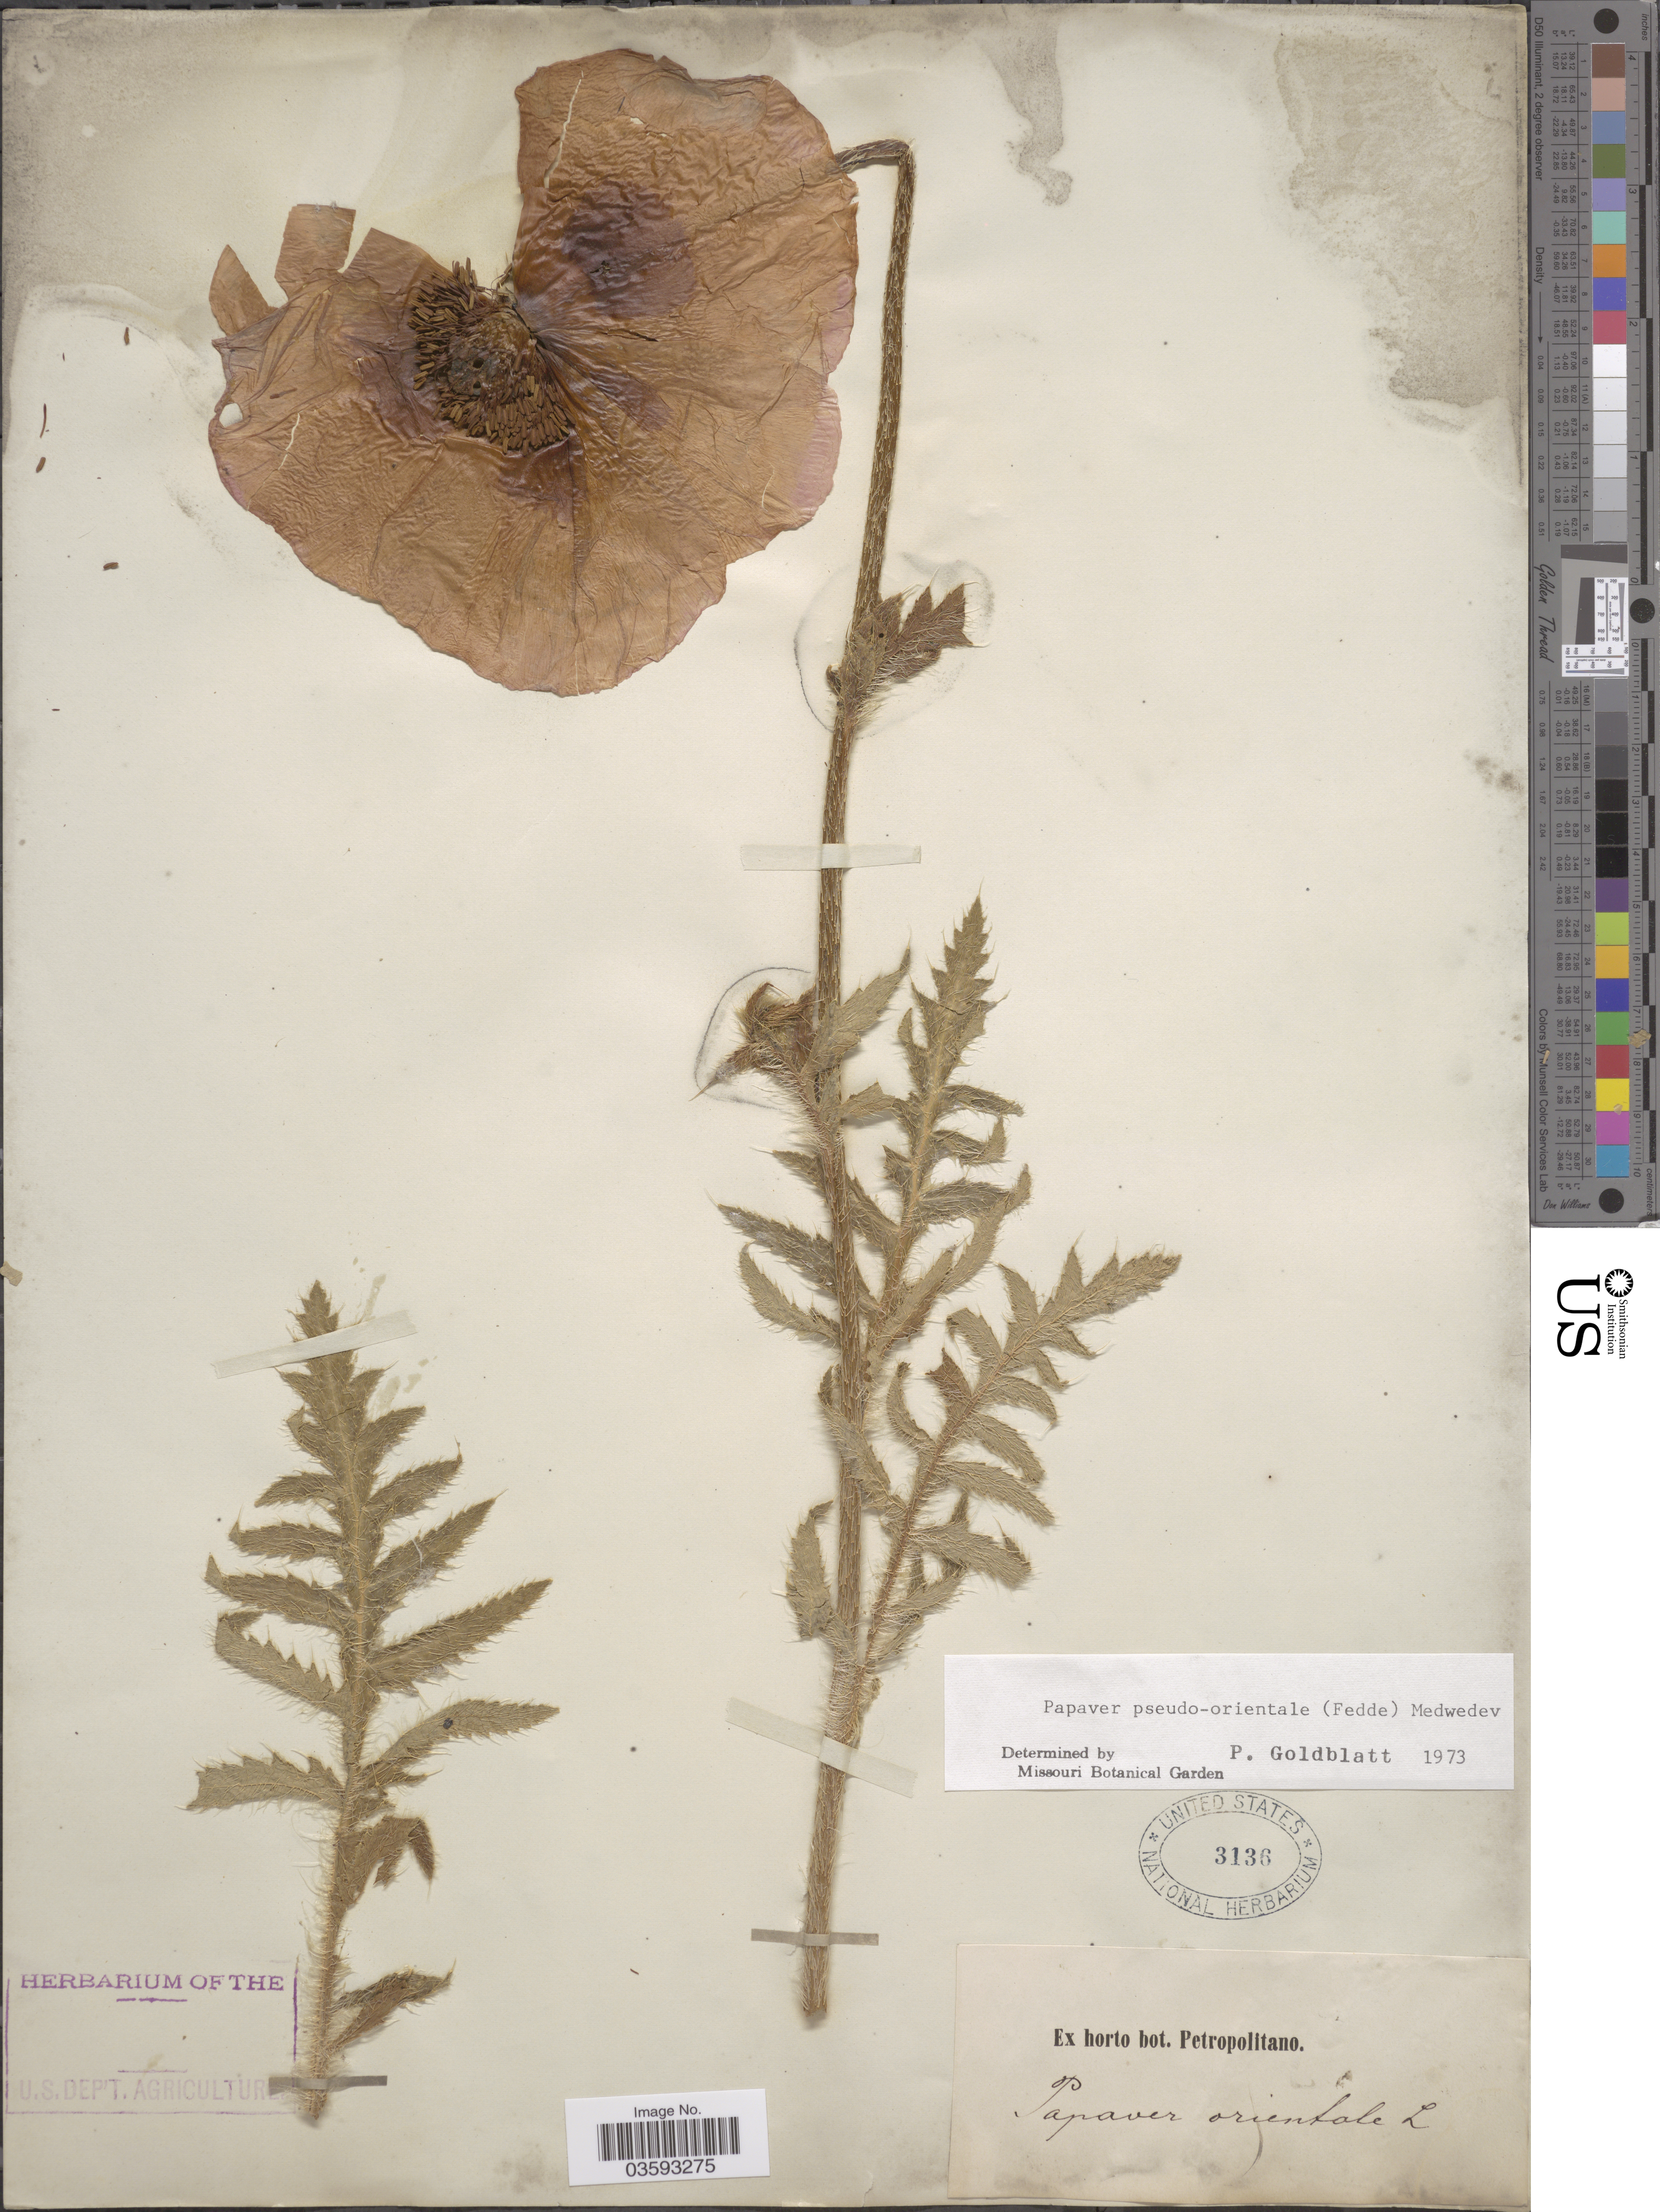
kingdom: Plantae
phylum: Tracheophyta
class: Magnoliopsida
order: Ranunculales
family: Papaveraceae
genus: Papaver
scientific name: Papaver pseudo-orientale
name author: Medvedeva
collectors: ex Horto Bot. Petropolitano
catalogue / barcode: US 3136